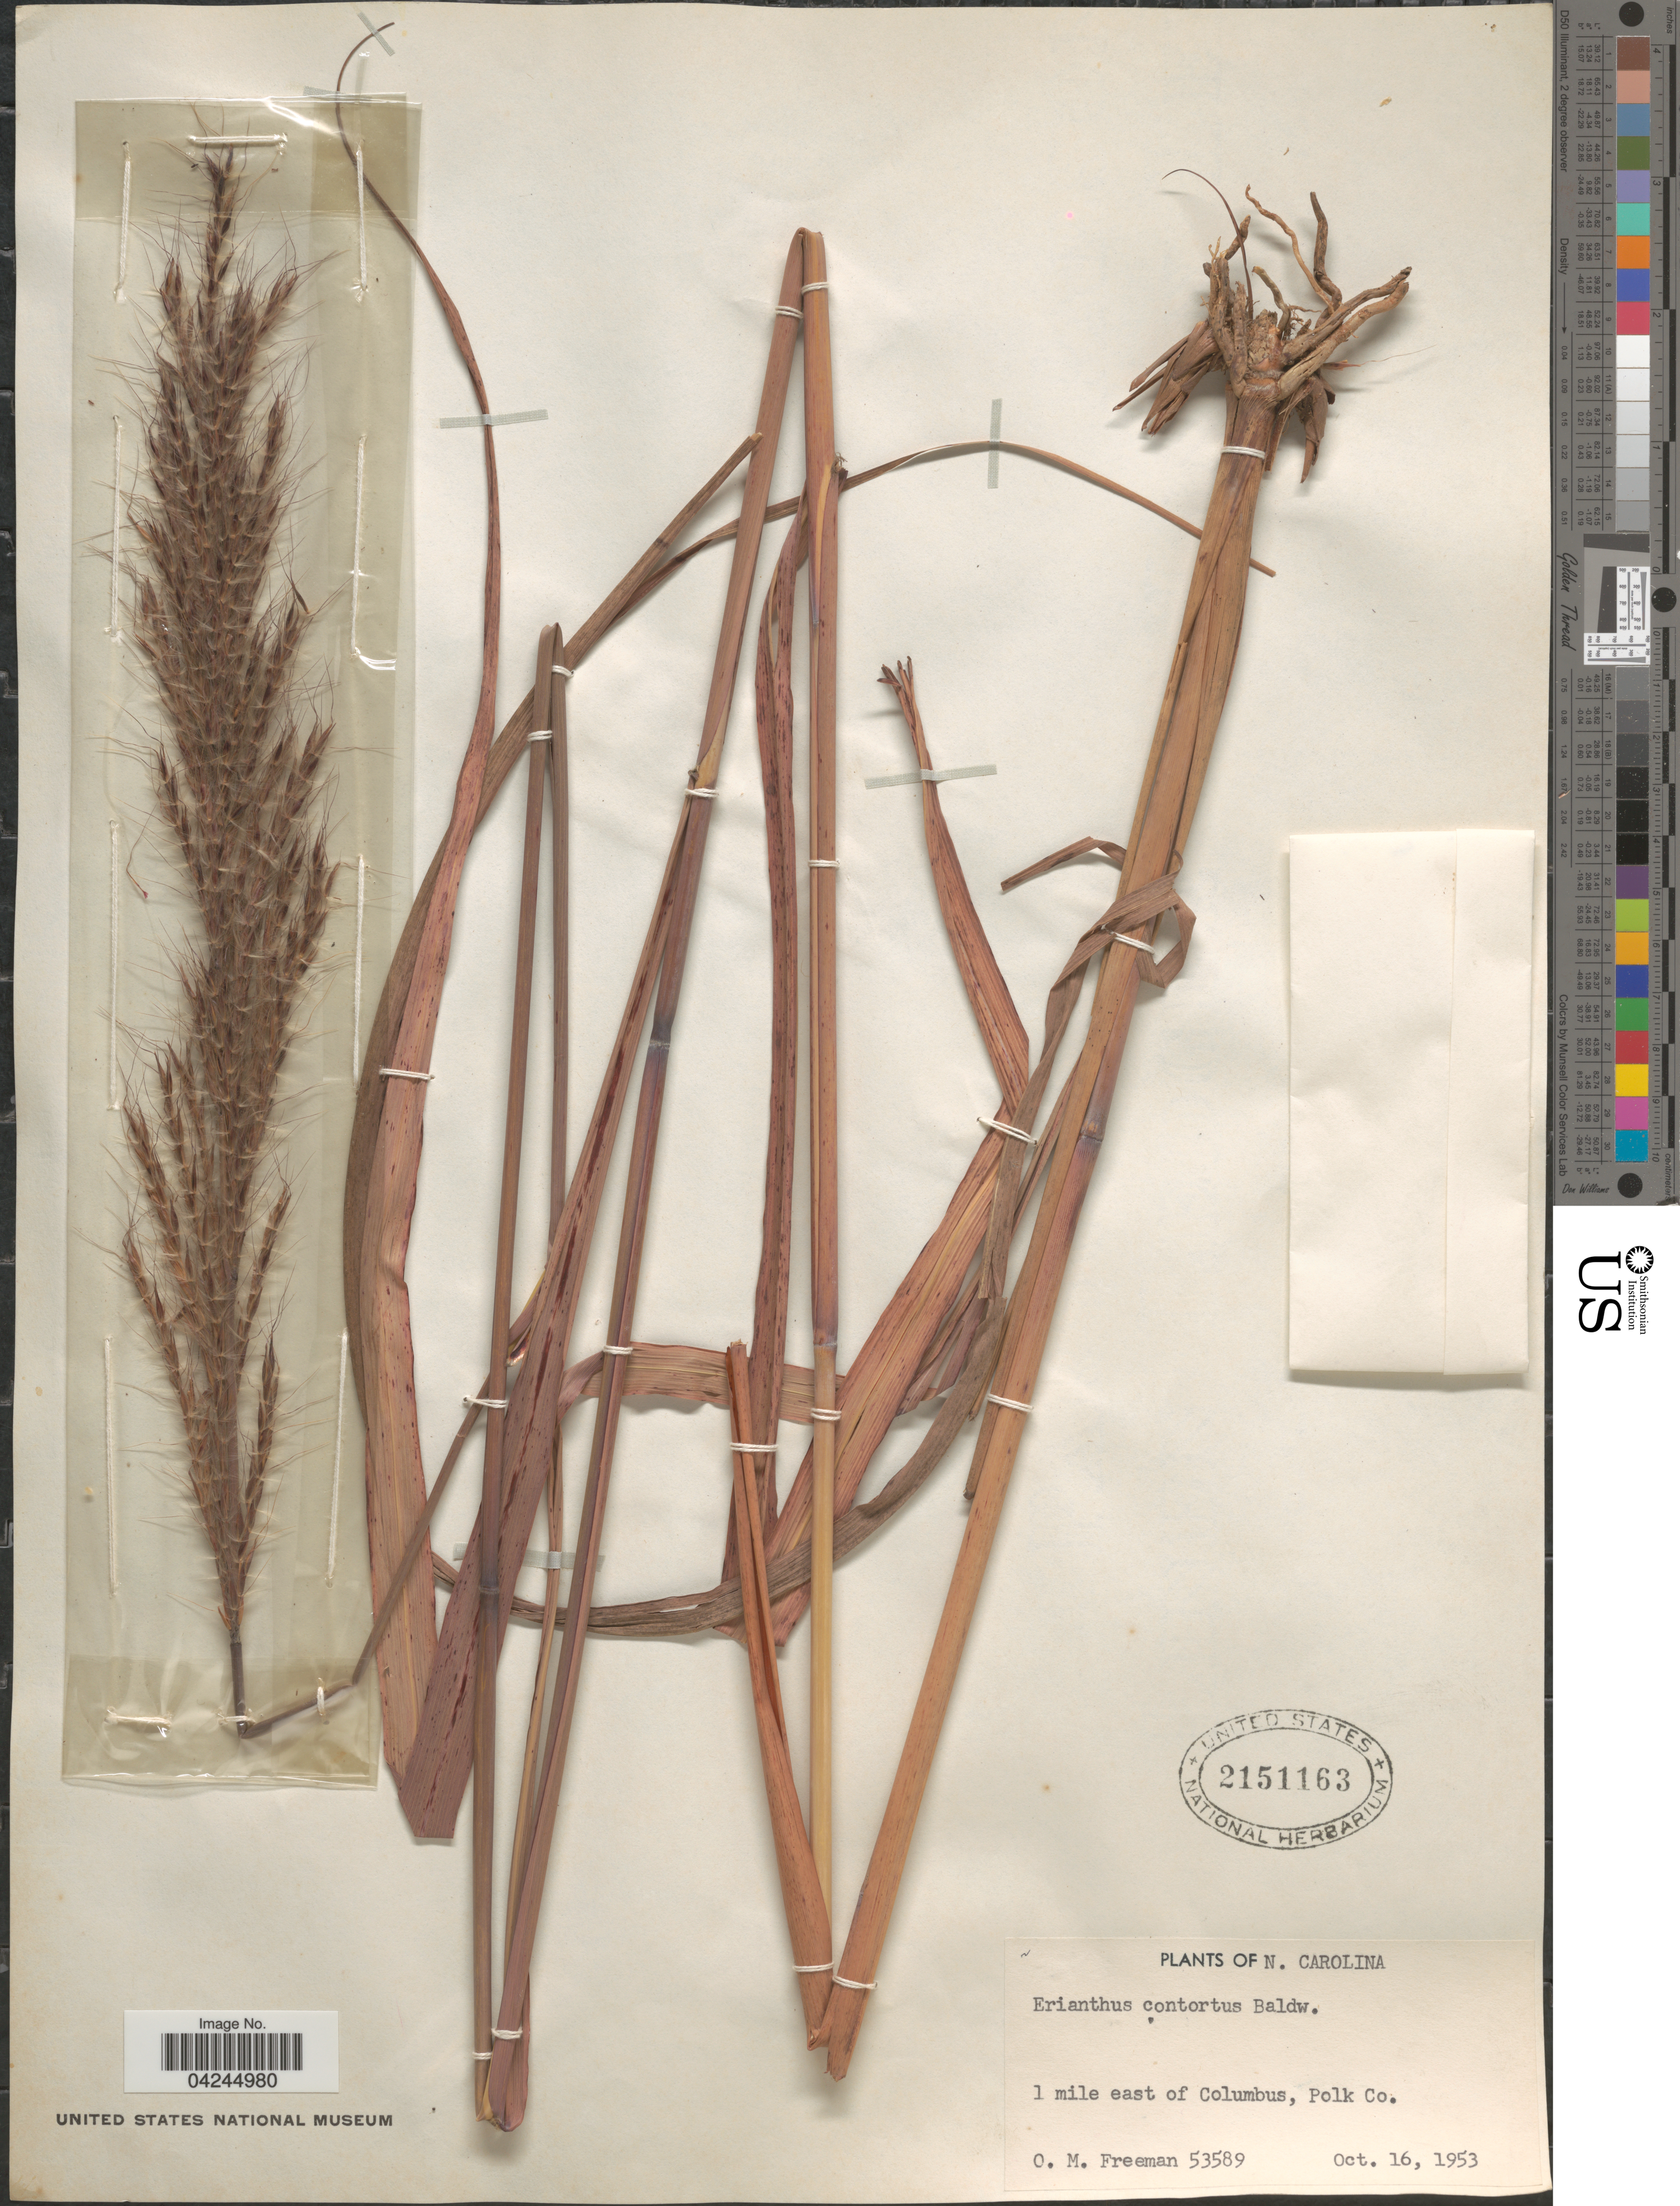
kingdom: Plantae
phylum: Tracheophyta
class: Liliopsida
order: Poales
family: Poaceae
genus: Erianthus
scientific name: Erianthus brevibarbis var. contortus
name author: (Elliott) D.B. Ward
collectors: O. Freeman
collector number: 53589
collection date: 1953-10-16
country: United States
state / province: North Carolina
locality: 1 mile east of Columbus, Polk Co.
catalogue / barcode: US 2151163